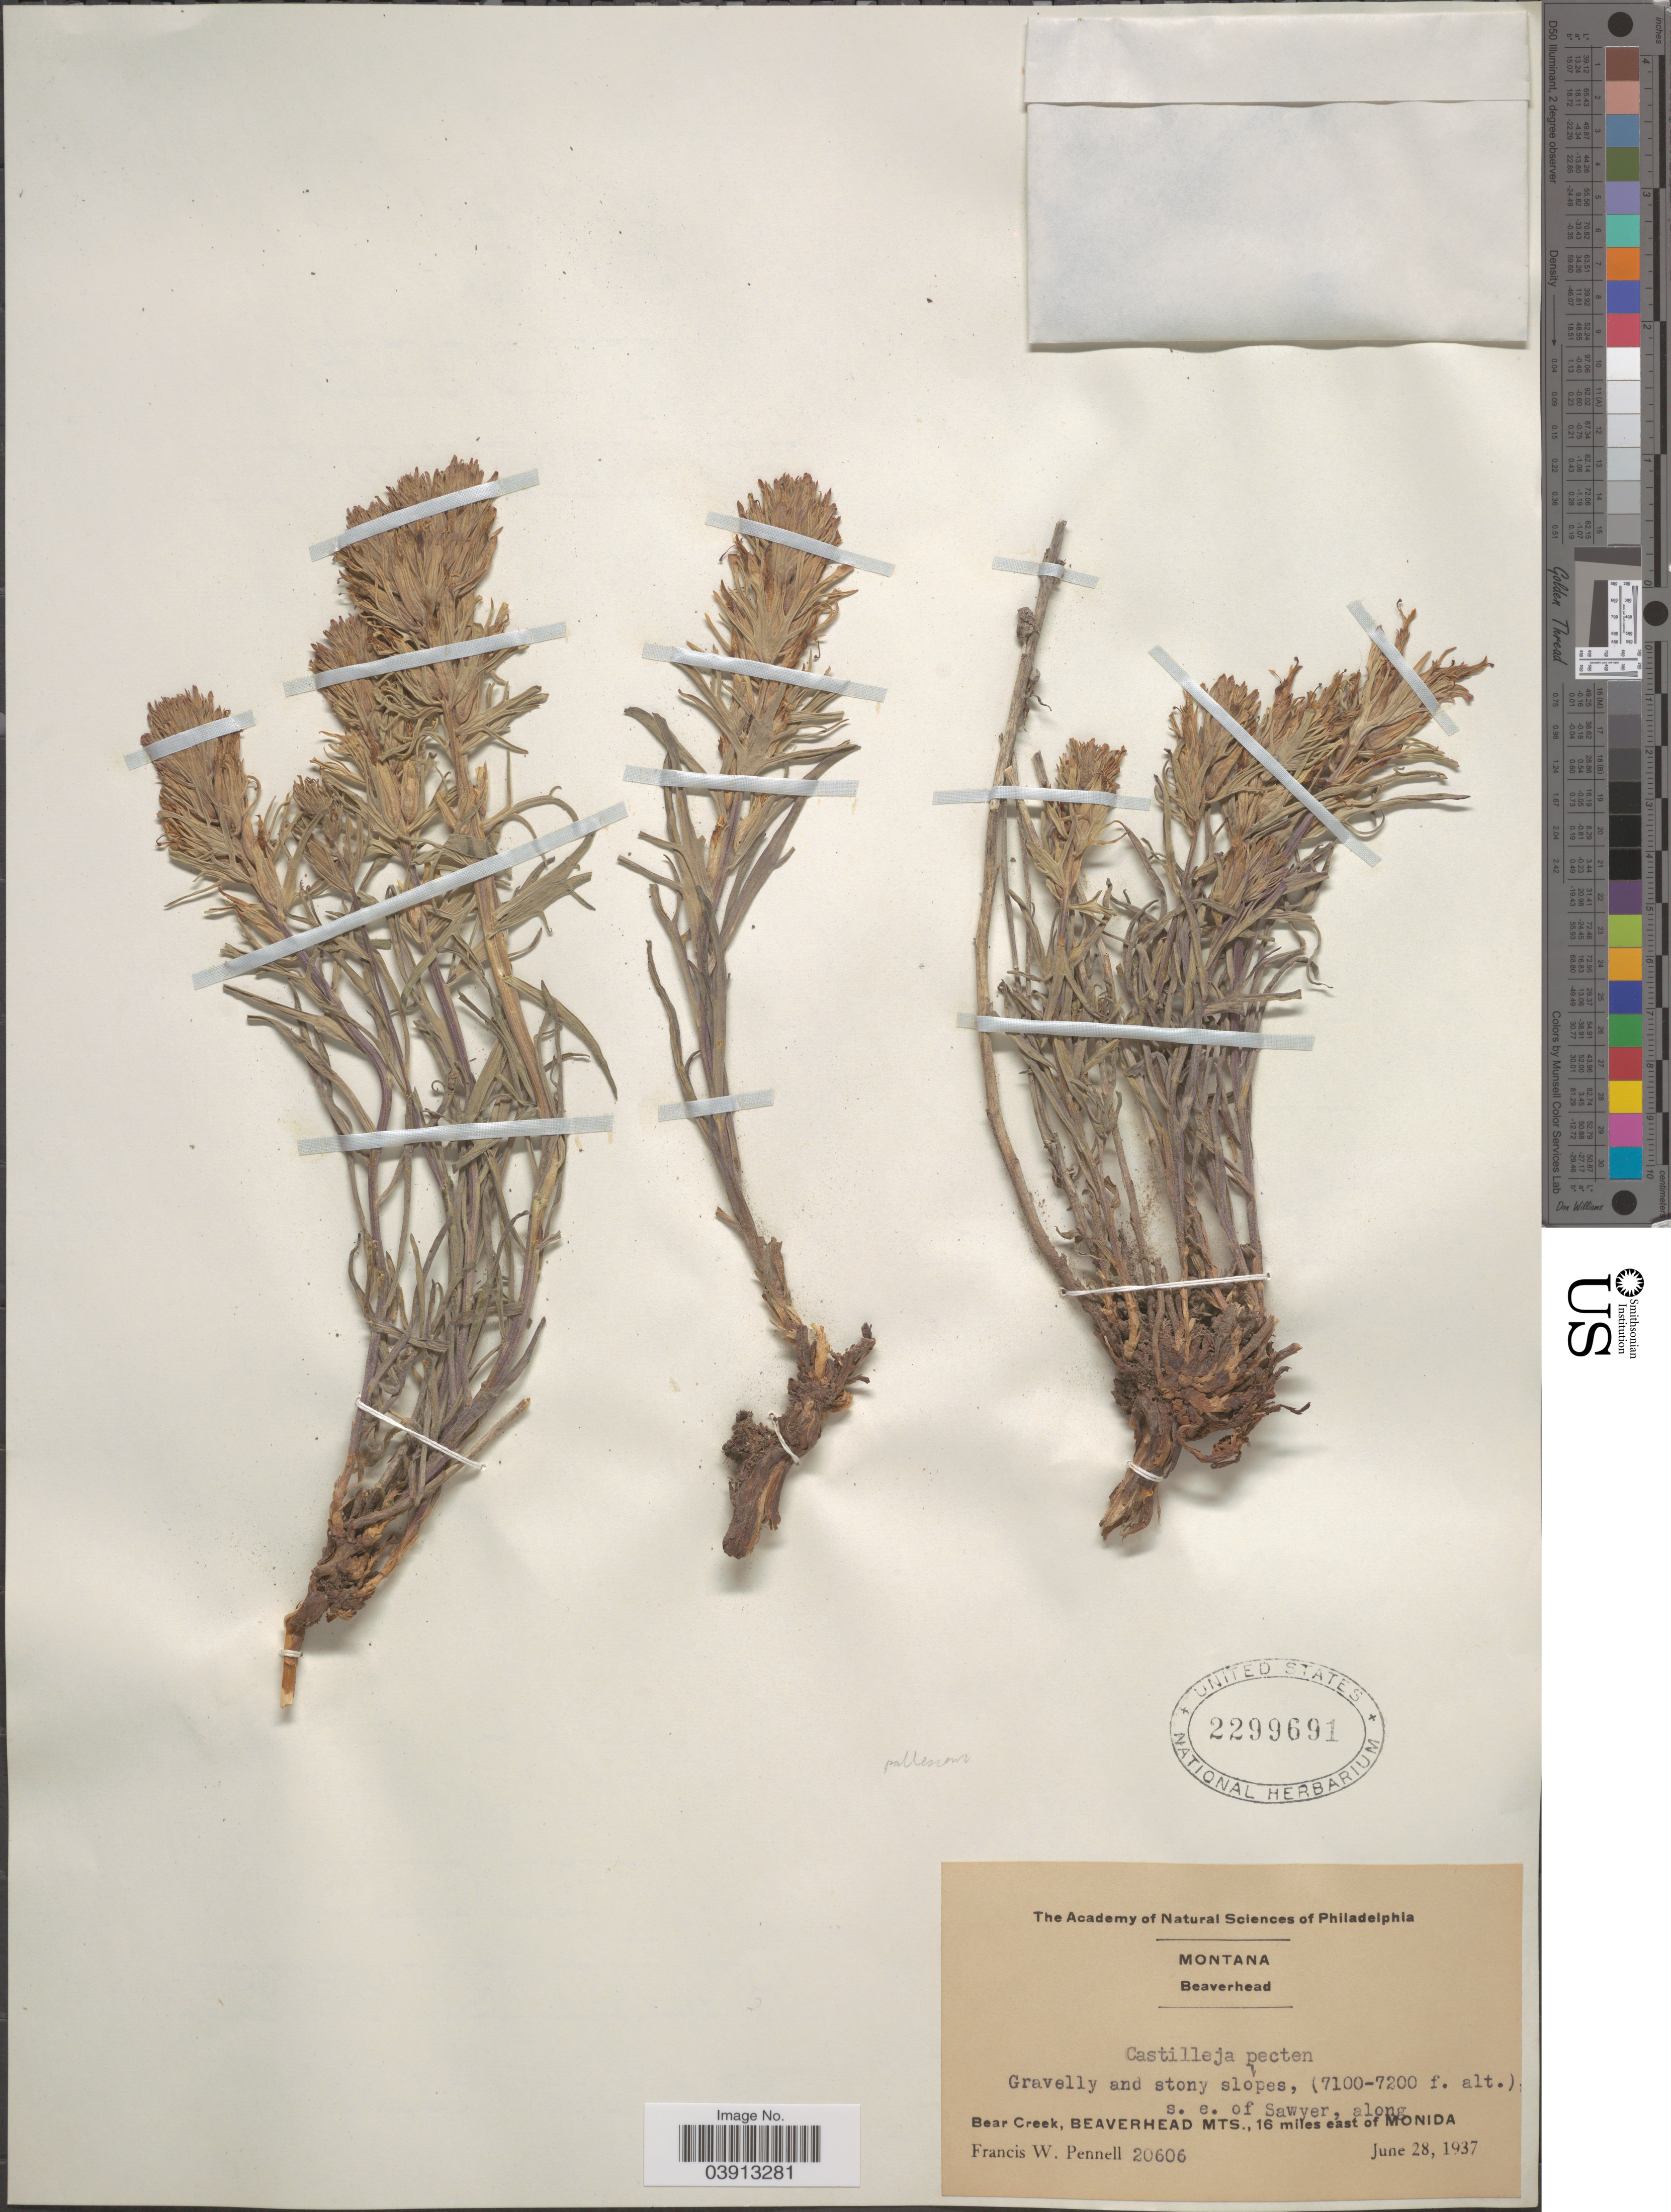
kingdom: Plantae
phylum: Tracheophyta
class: Magnoliopsida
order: Lamiales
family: Orobanchaceae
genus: Castilleja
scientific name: Castilleja pallescens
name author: (A. Gray) Greenm.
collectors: F. W. Pennell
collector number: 20606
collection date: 1937-06-28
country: United States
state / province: Montana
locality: Beaverhead. s. e. of Sawyer, along Bear Creek, Beaverhead Mts., 16 miles east of Monida.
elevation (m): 2164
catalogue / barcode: US 2299691